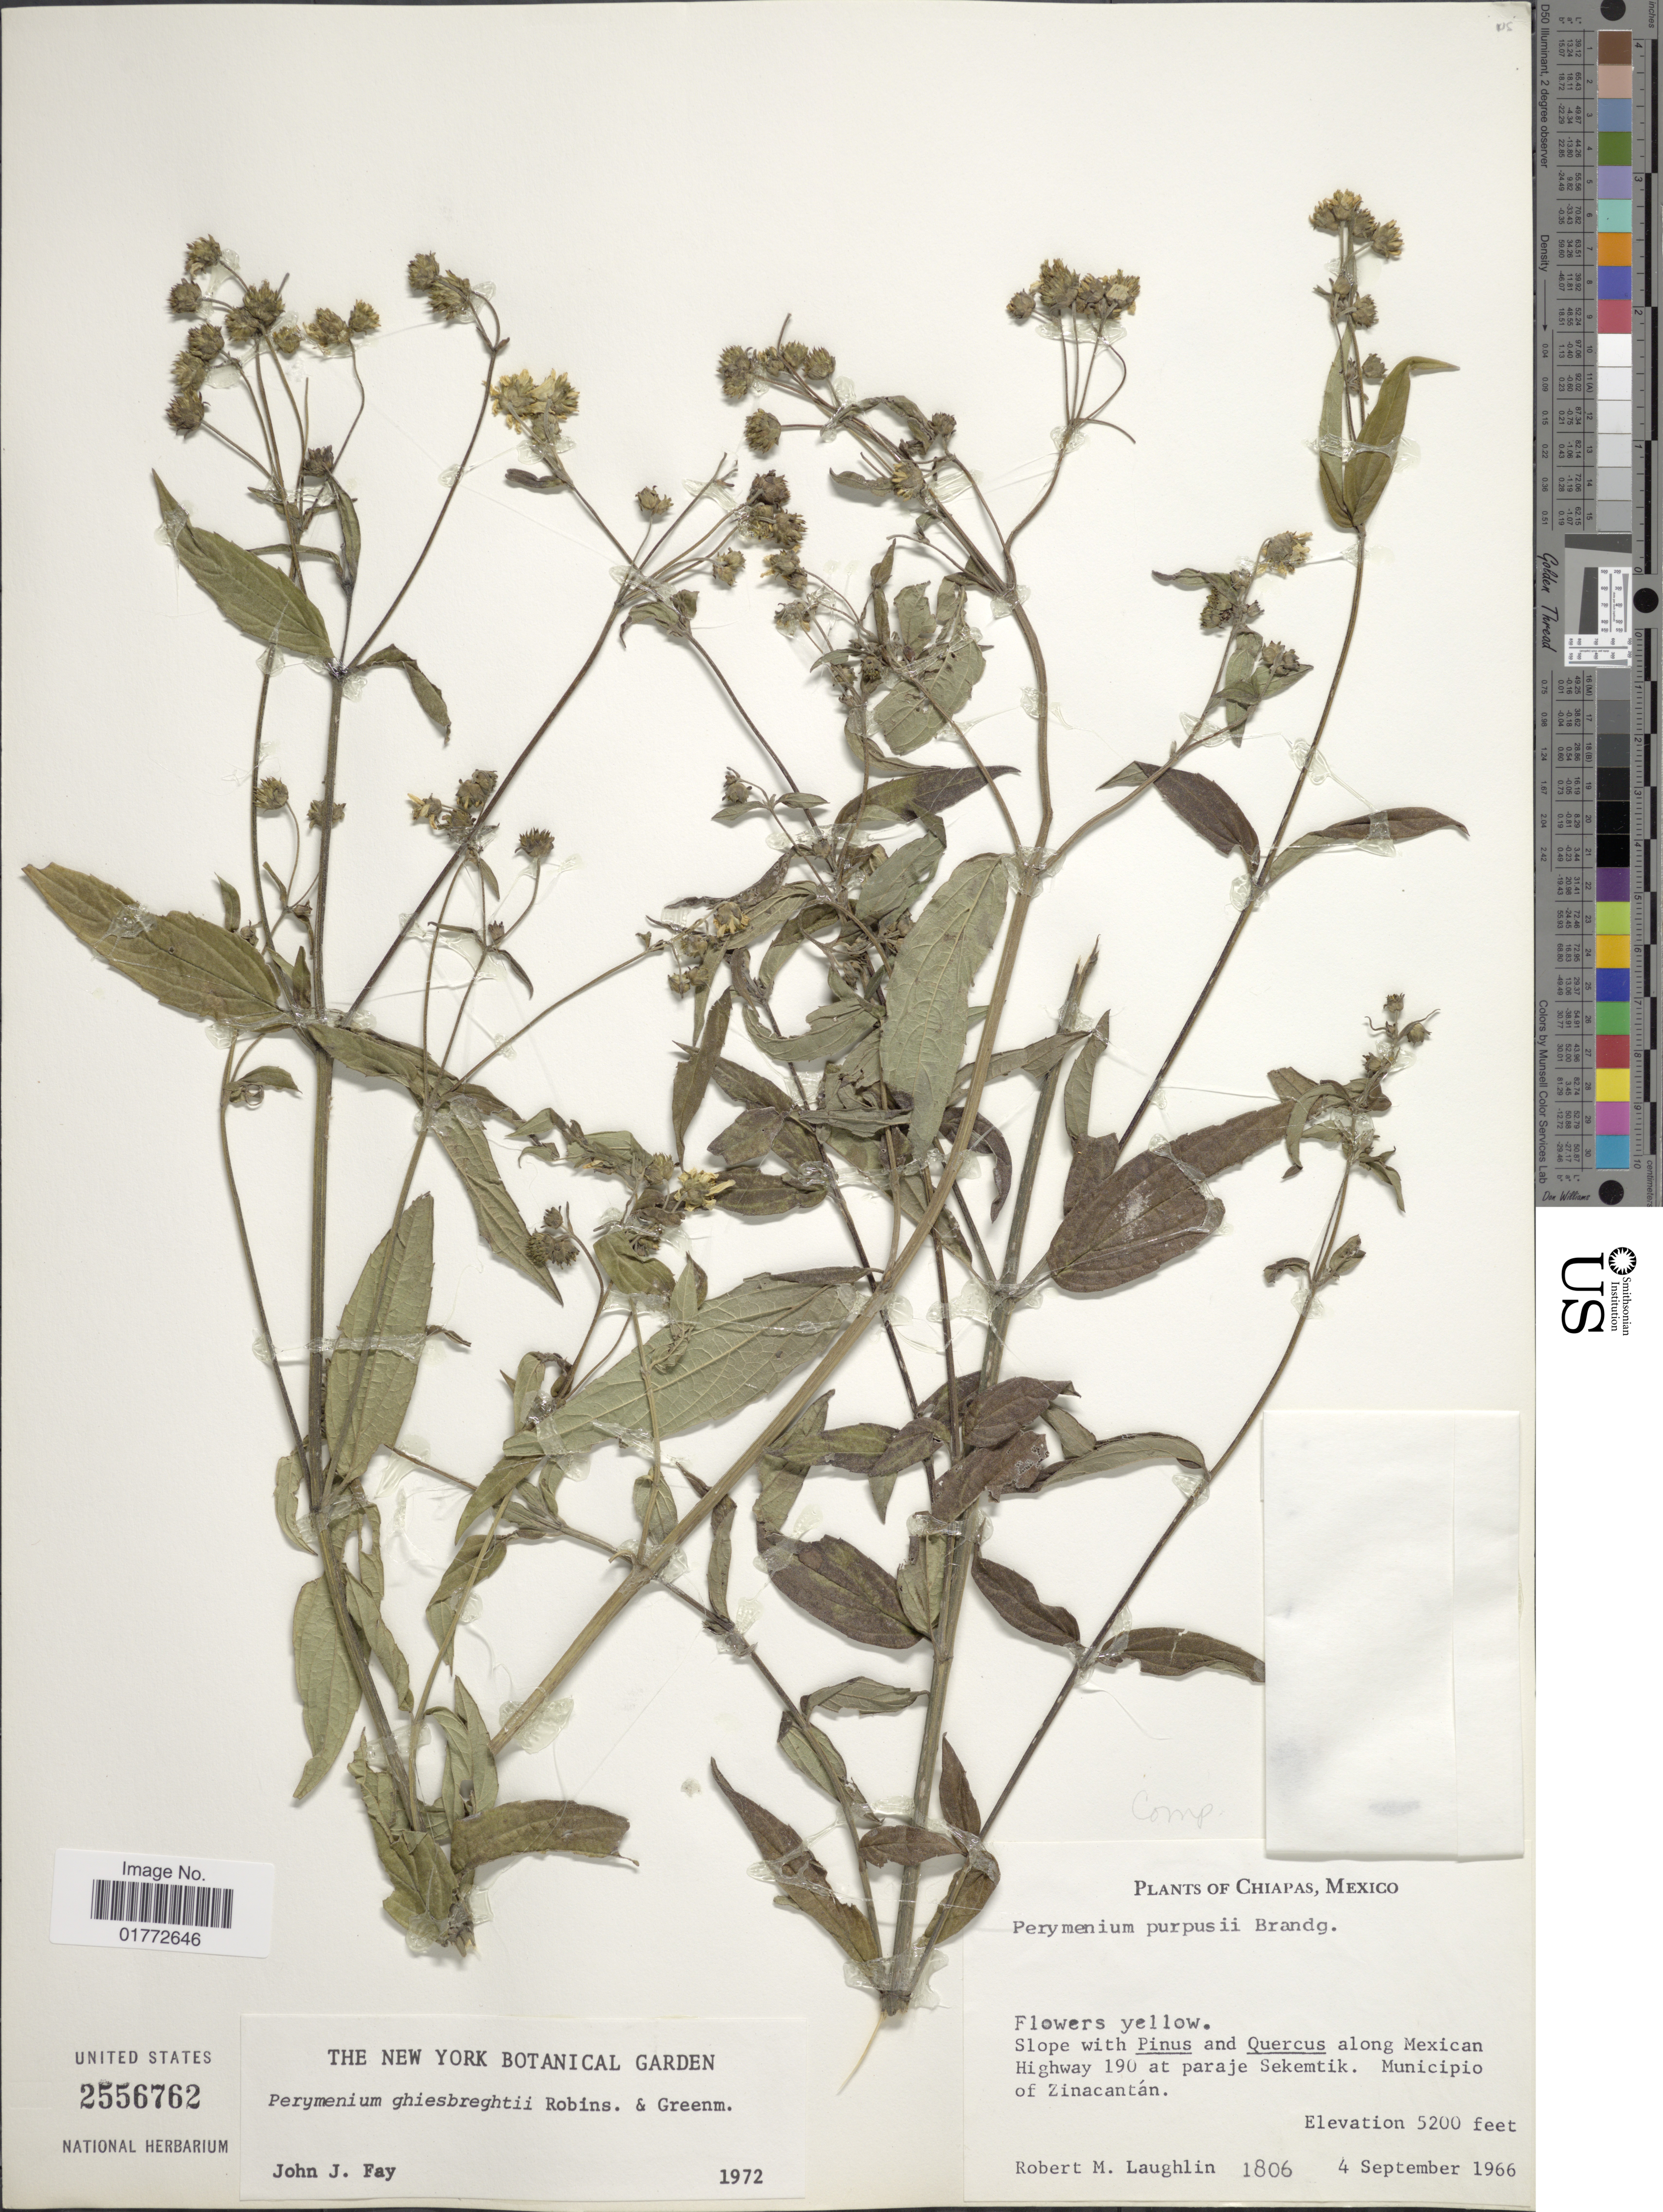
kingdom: Plantae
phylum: Tracheophyta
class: Magnoliopsida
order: Asterales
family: Asteraceae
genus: Perymenium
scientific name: Perymenium ghiesbreghtii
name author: B.L. Rob. & Greenm.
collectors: R. M. Laughlin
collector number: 1806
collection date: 1966-09-04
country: Mexico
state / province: Chiapas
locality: Along Mexican Highway 190 at paraje Sekemtik. Municipio of Zincantan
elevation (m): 1585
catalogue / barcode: US 2556762